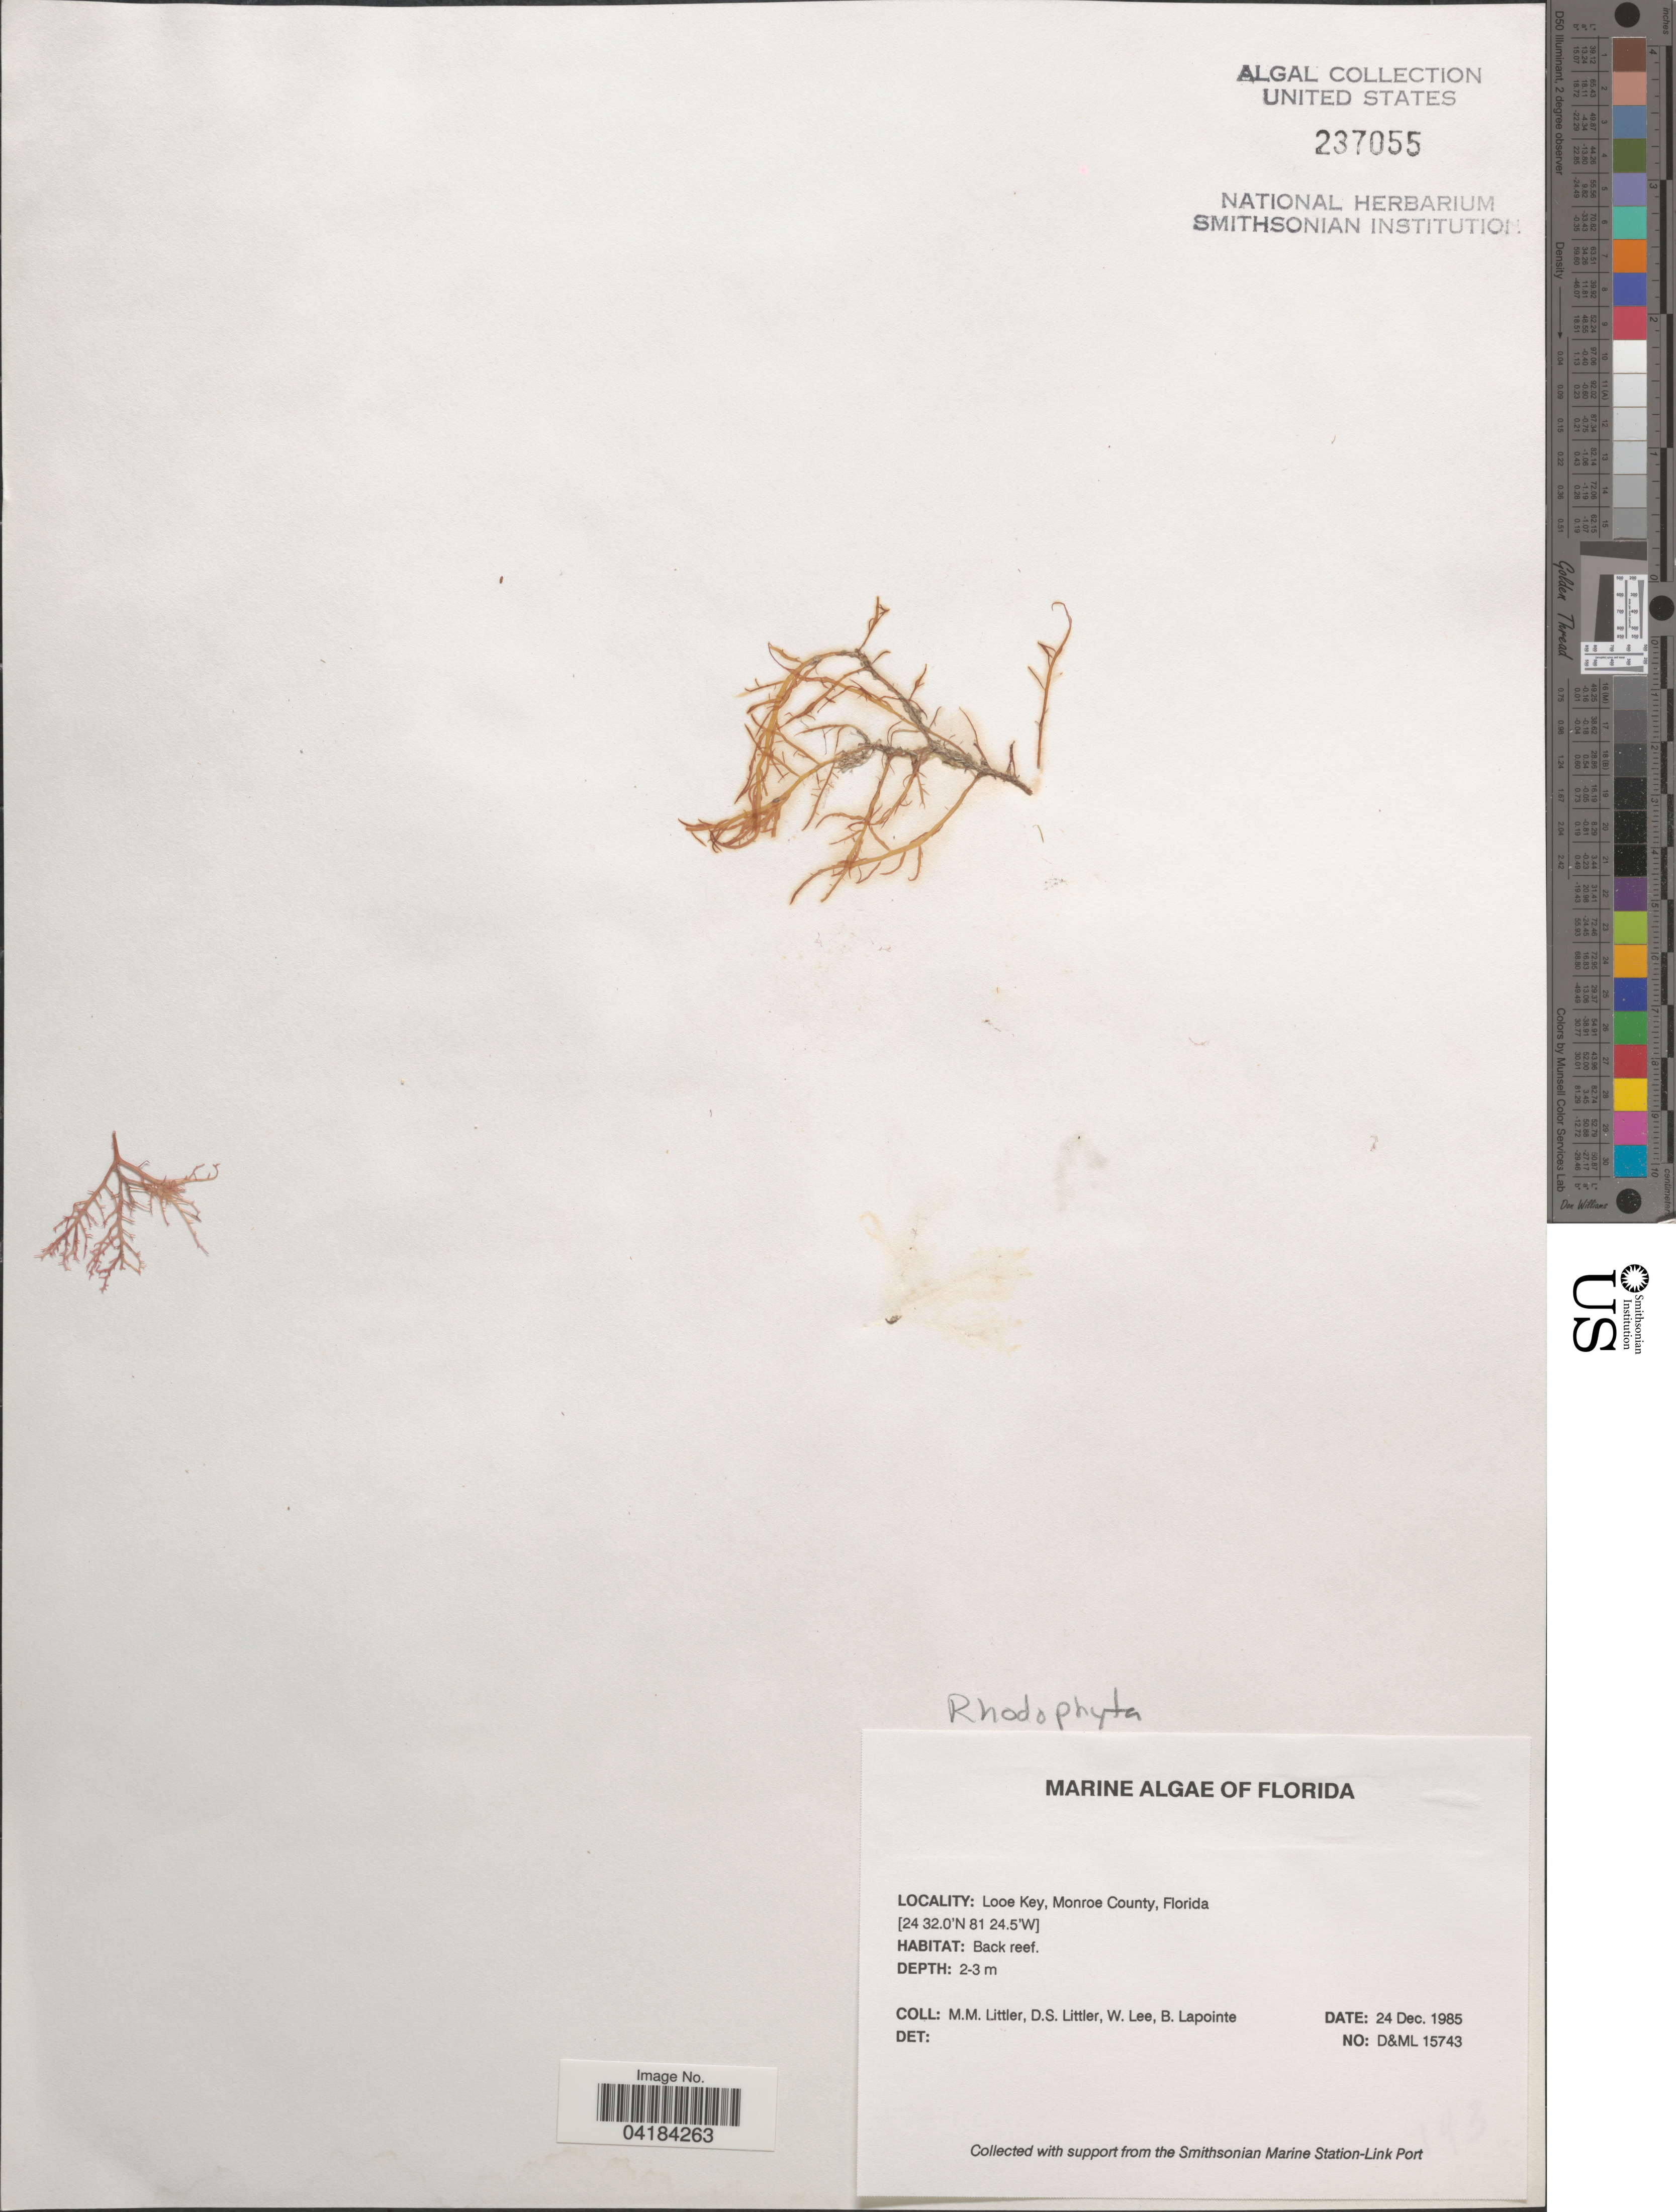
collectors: D. S. Littler, W. Lee & B. Lapointe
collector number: D&ML15743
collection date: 1985-12-24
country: United States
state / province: Florida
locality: Looe Key, Monroe County.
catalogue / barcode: US 237055